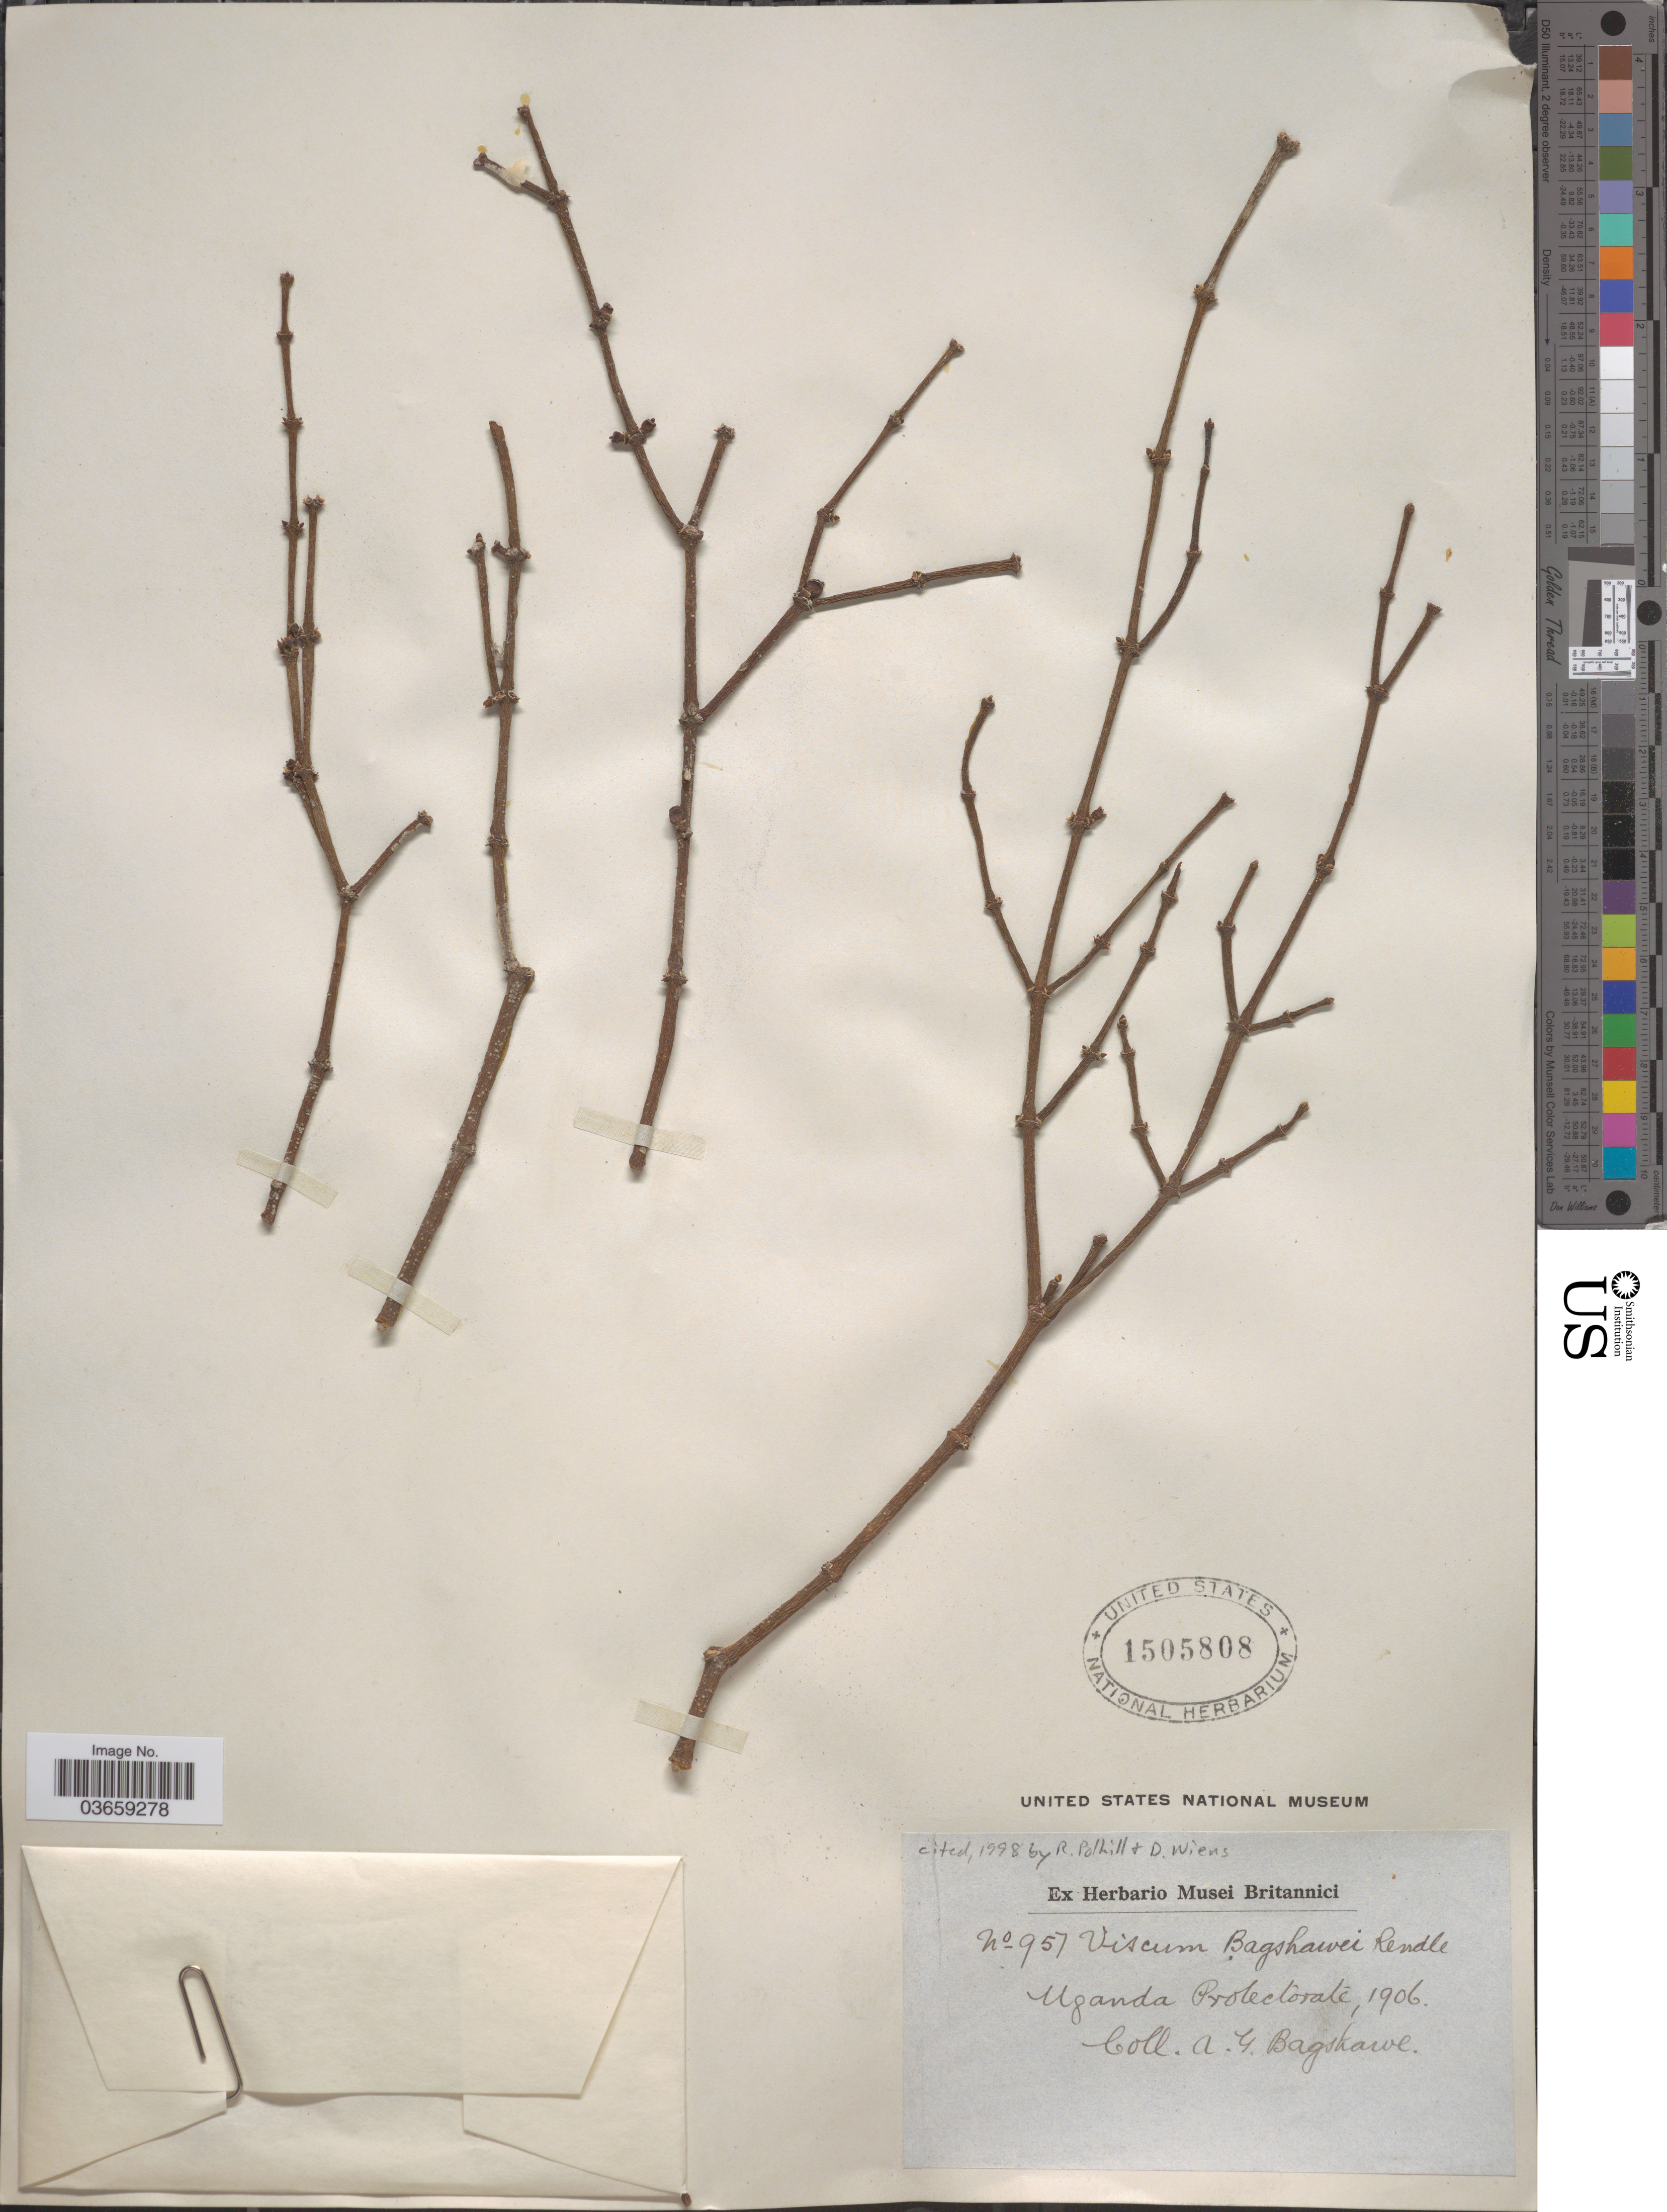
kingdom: Plantae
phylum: Tracheophyta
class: Magnoliopsida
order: Santalales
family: Viscaceae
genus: Viscum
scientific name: Viscum bagshawei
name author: Rendle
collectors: A. Bagshawe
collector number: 957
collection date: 1906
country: Uganda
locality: Uganda Protectorate.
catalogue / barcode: US 1505808